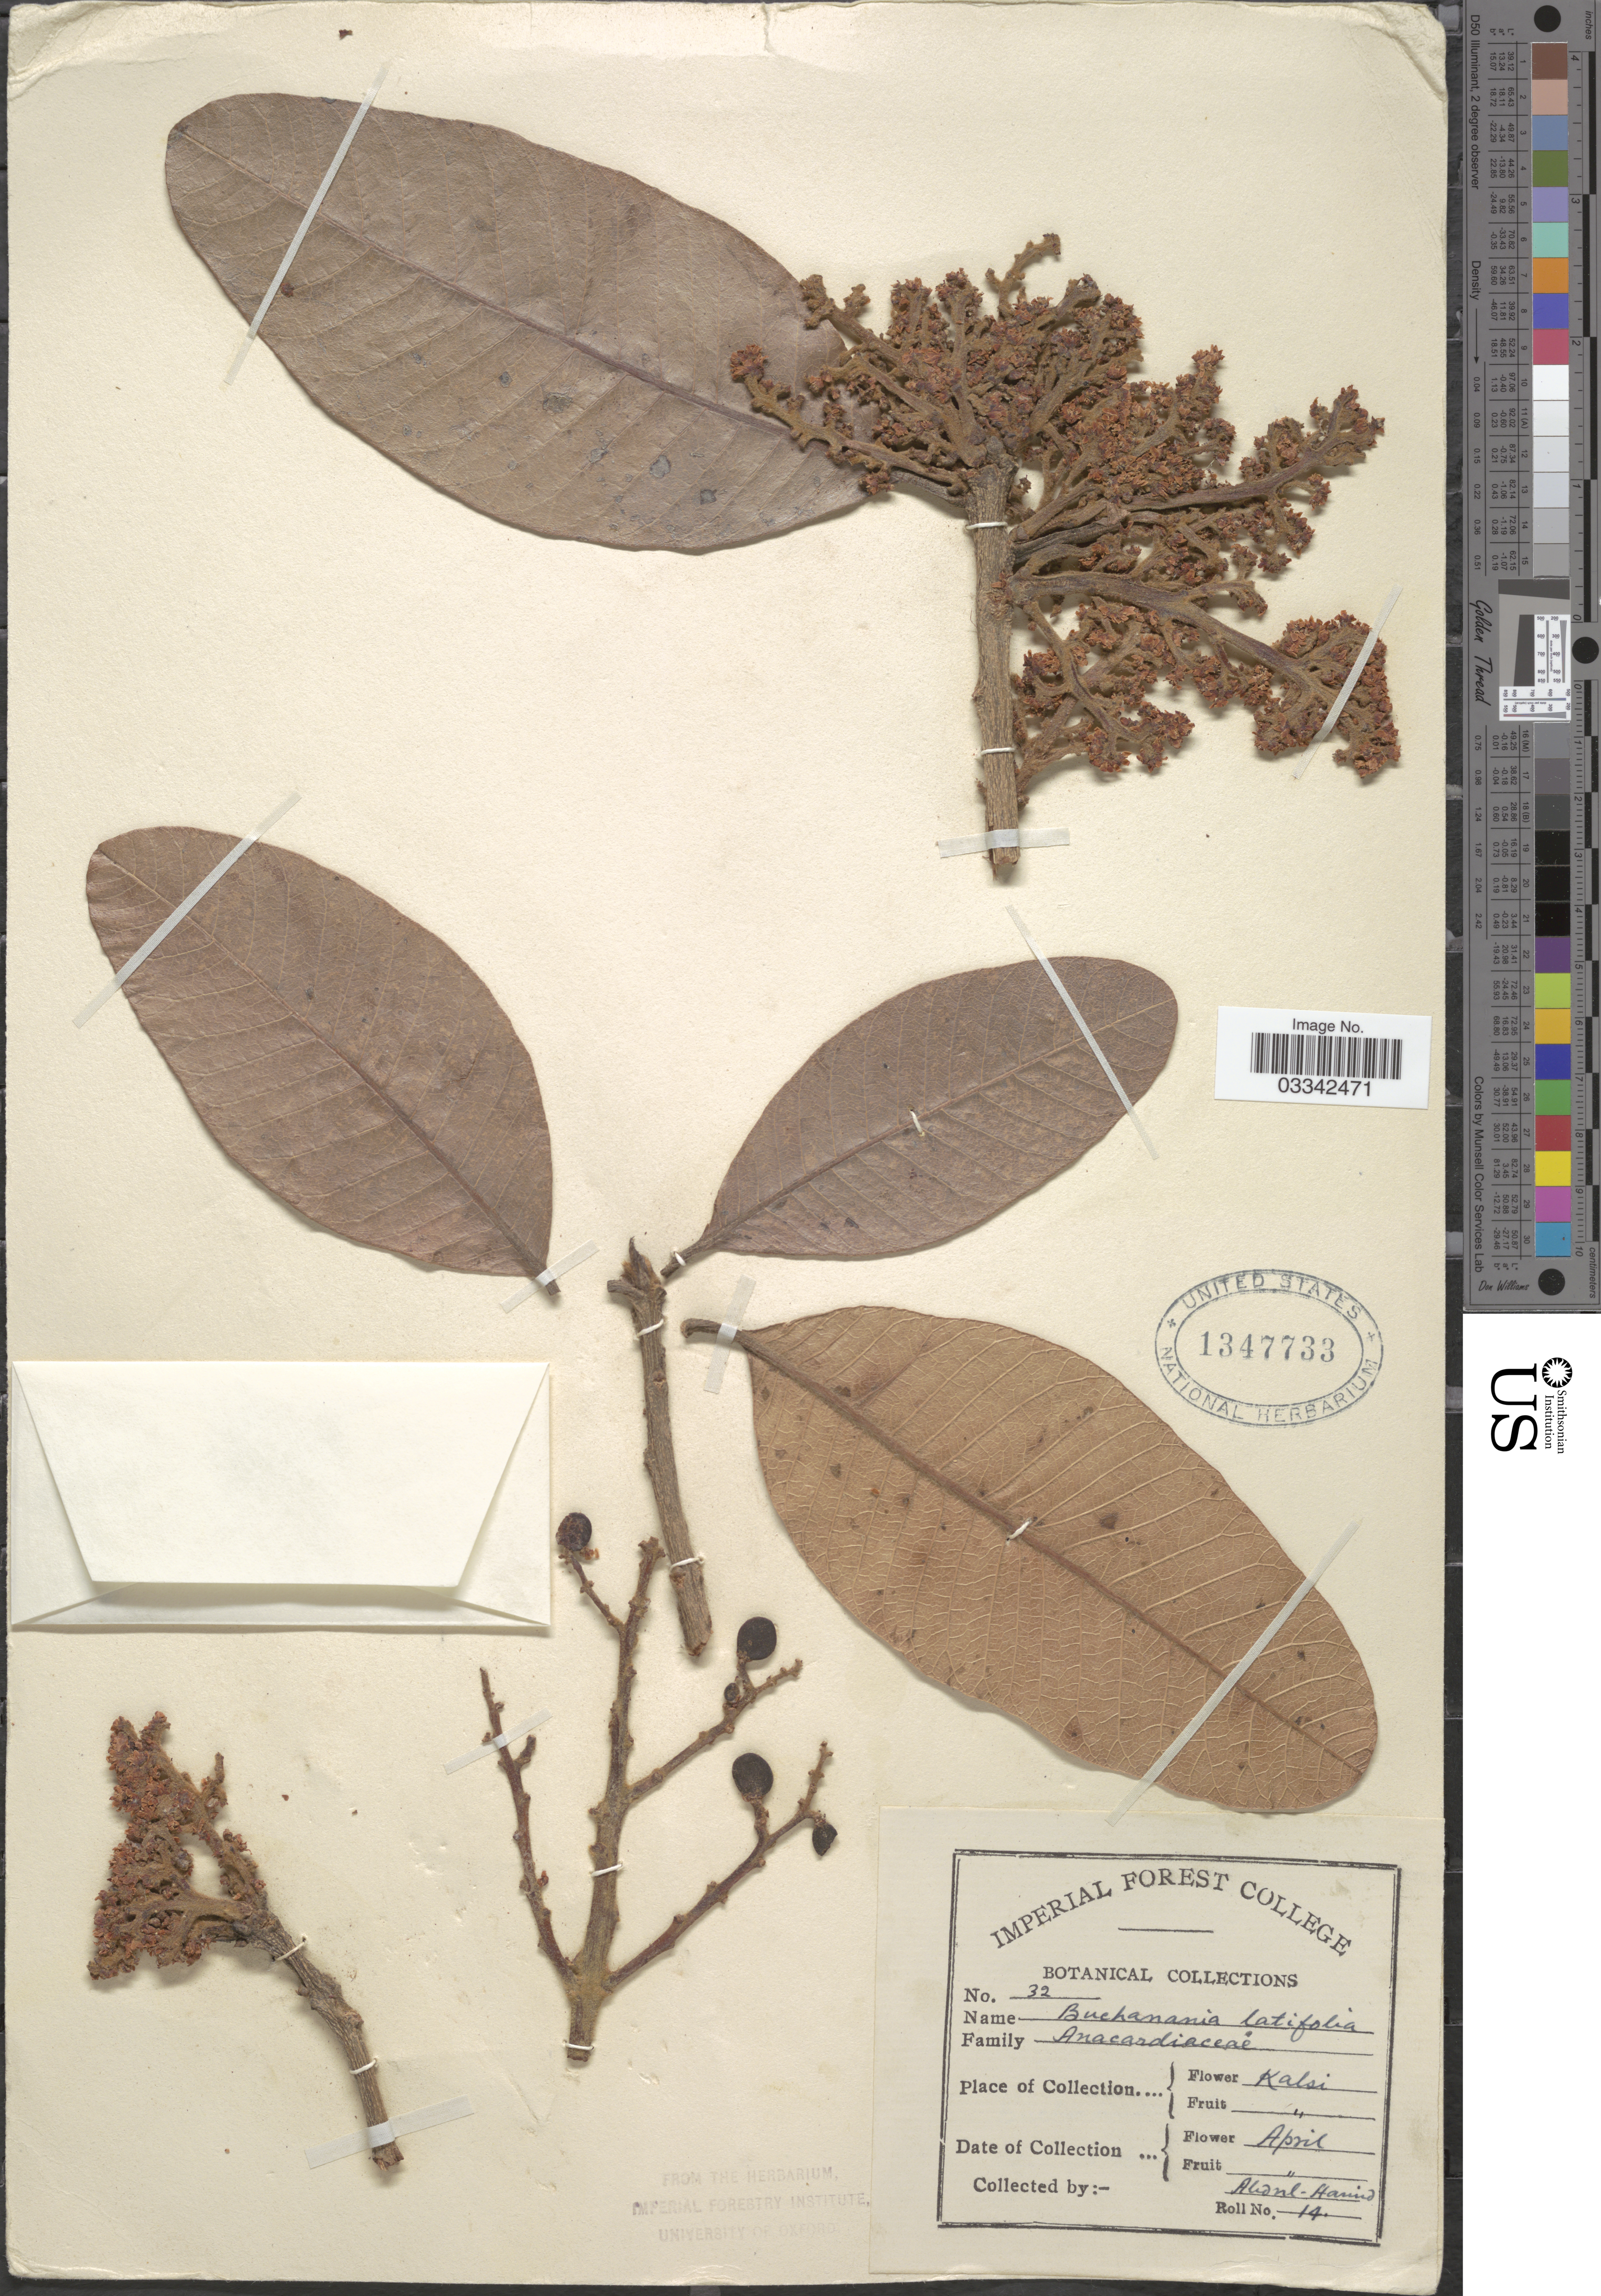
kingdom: Plantae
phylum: Tracheophyta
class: Magnoliopsida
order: Sapindales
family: Anacardiaceae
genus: Buchanania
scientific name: Buchanania latifolia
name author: Roxb.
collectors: A. Hamid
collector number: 32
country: India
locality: Kalsi.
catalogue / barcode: US 1347733